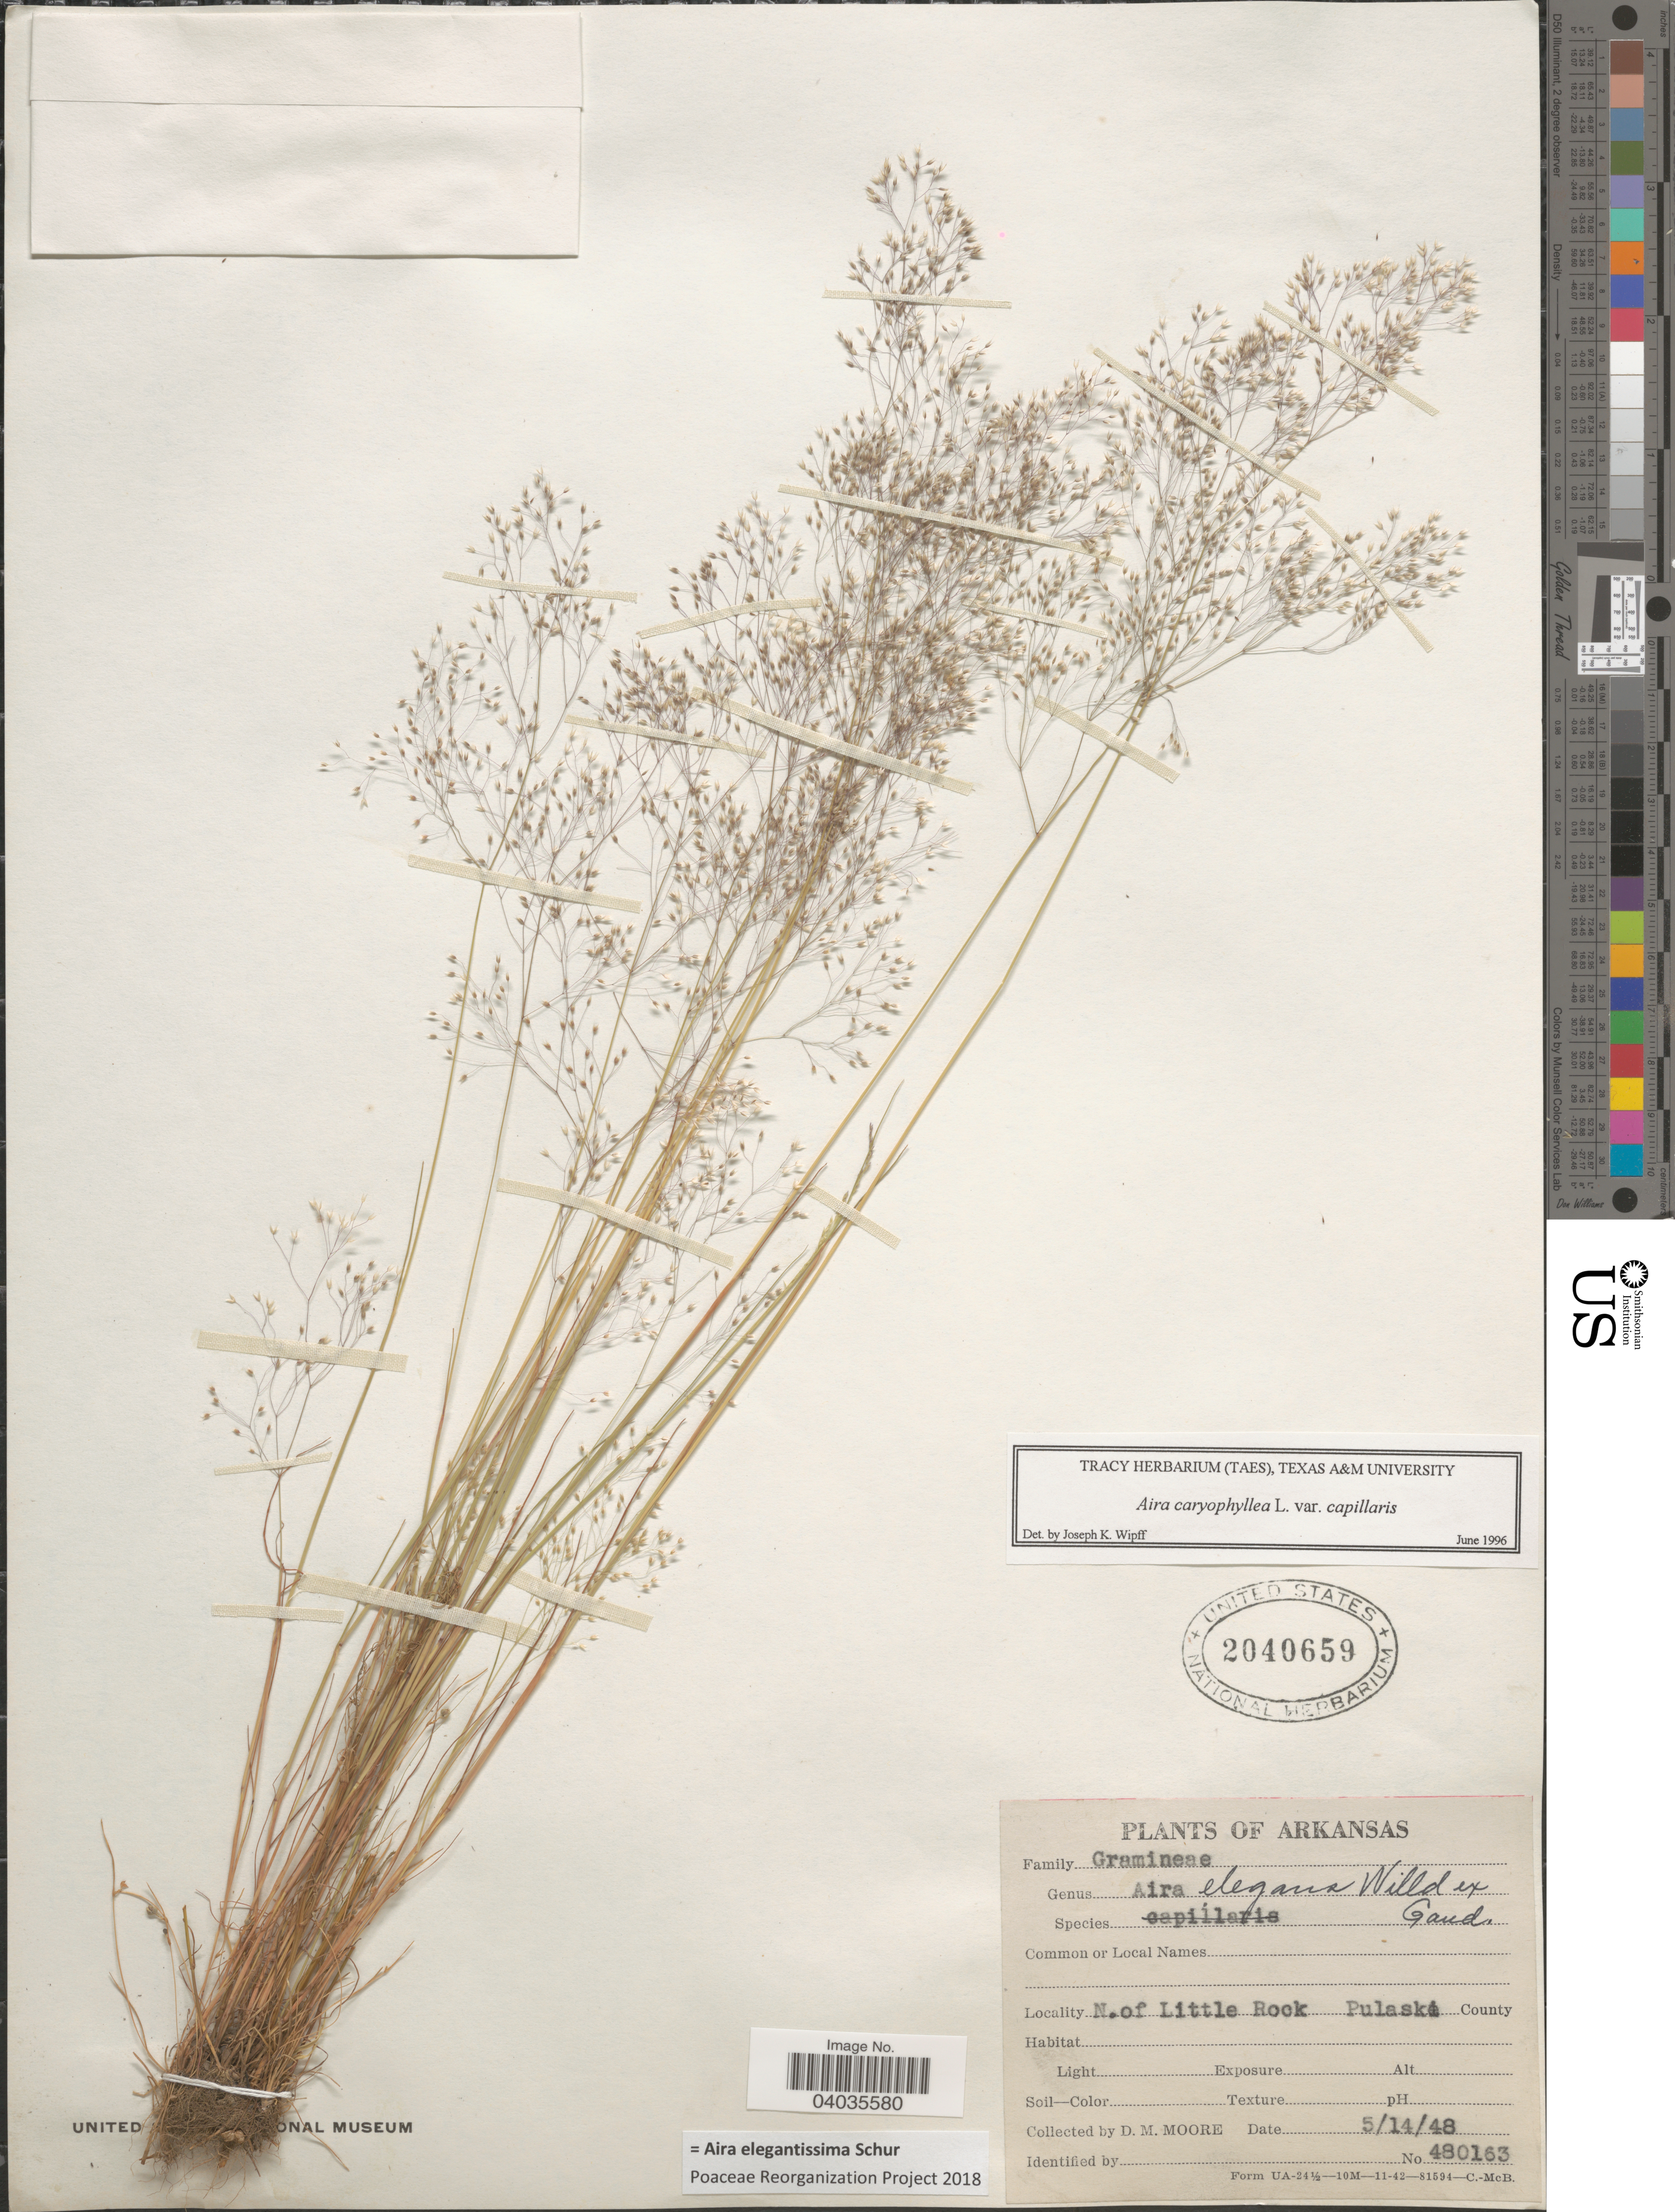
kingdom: Plantae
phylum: Tracheophyta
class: Liliopsida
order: Poales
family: Poaceae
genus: Aira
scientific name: Aira elegantissima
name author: Schur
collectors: D. Moore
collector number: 480163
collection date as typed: Transcribed d/m/y: 14/5/48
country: United States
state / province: Arkansas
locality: N.of Little Rock. Pulaska County.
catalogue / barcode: US 2040659